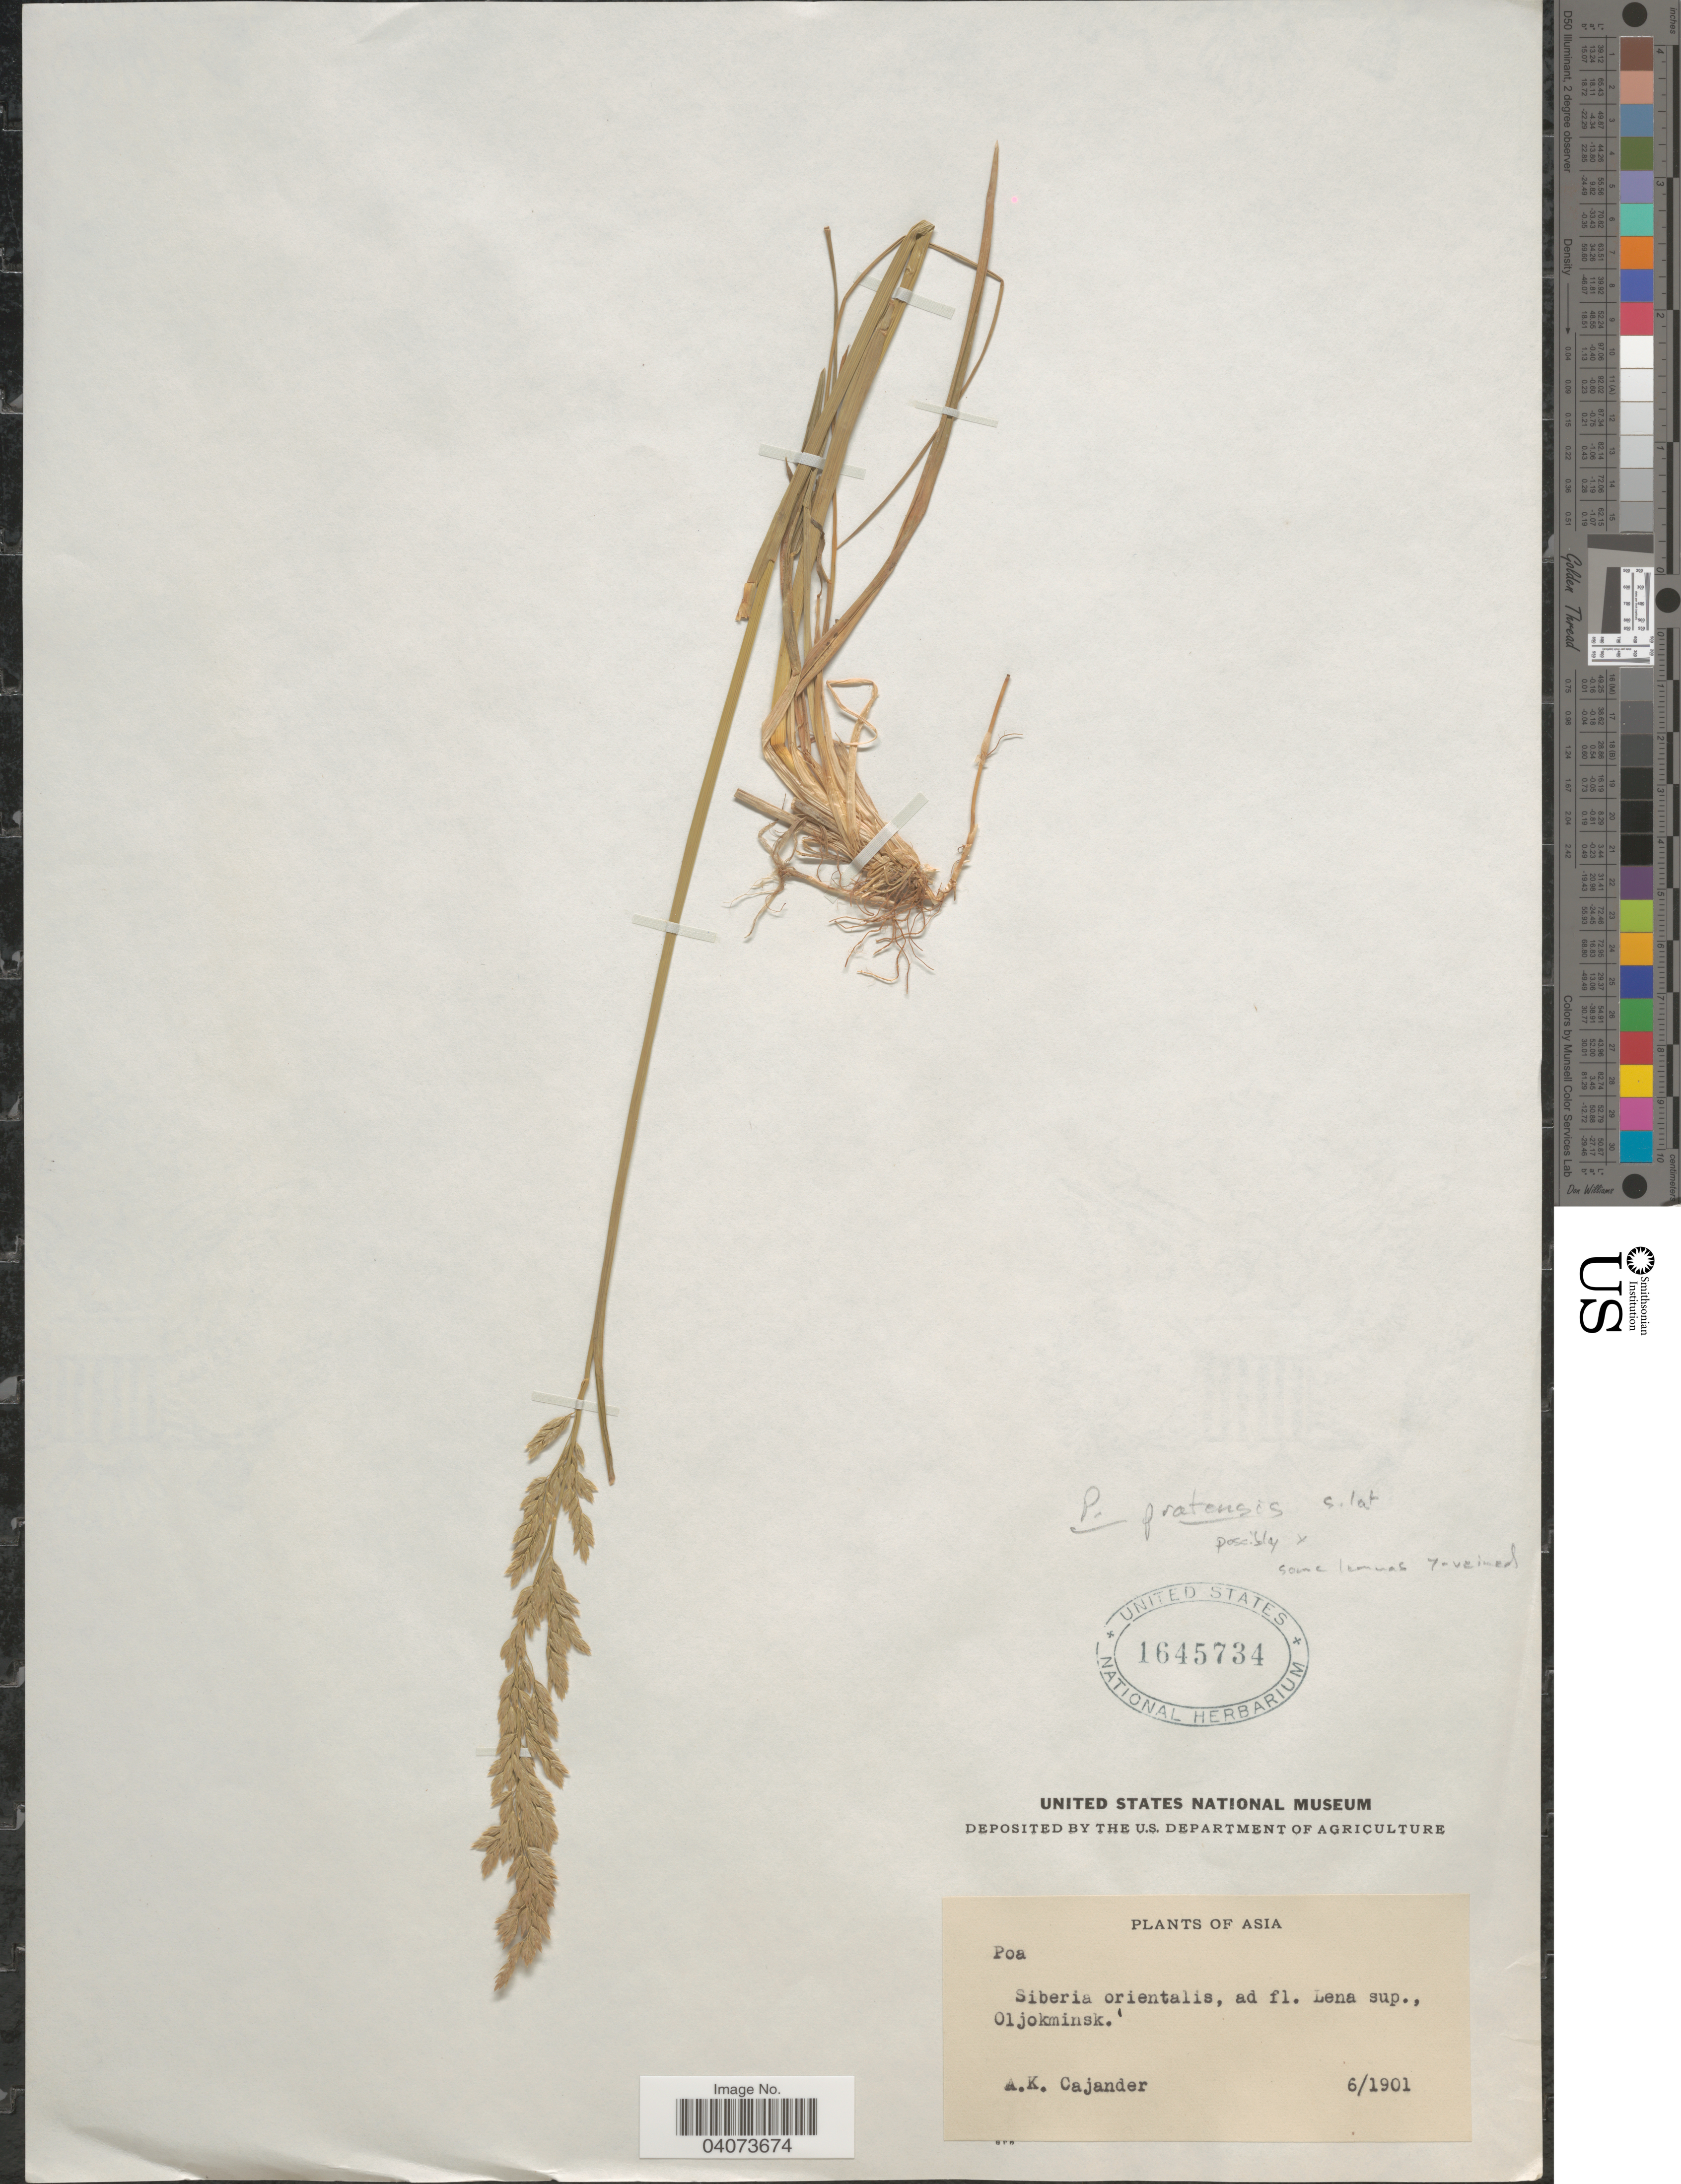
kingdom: Plantae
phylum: Tracheophyta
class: Liliopsida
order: Poales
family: Poaceae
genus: Poa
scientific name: Poa pratensis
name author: L.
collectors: A. Cajander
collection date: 1901-06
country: Russian Federation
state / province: Sakha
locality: Asia. Siberia orientalis, ad fl. Lena sup., Oljokminsk.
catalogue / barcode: US 1645734